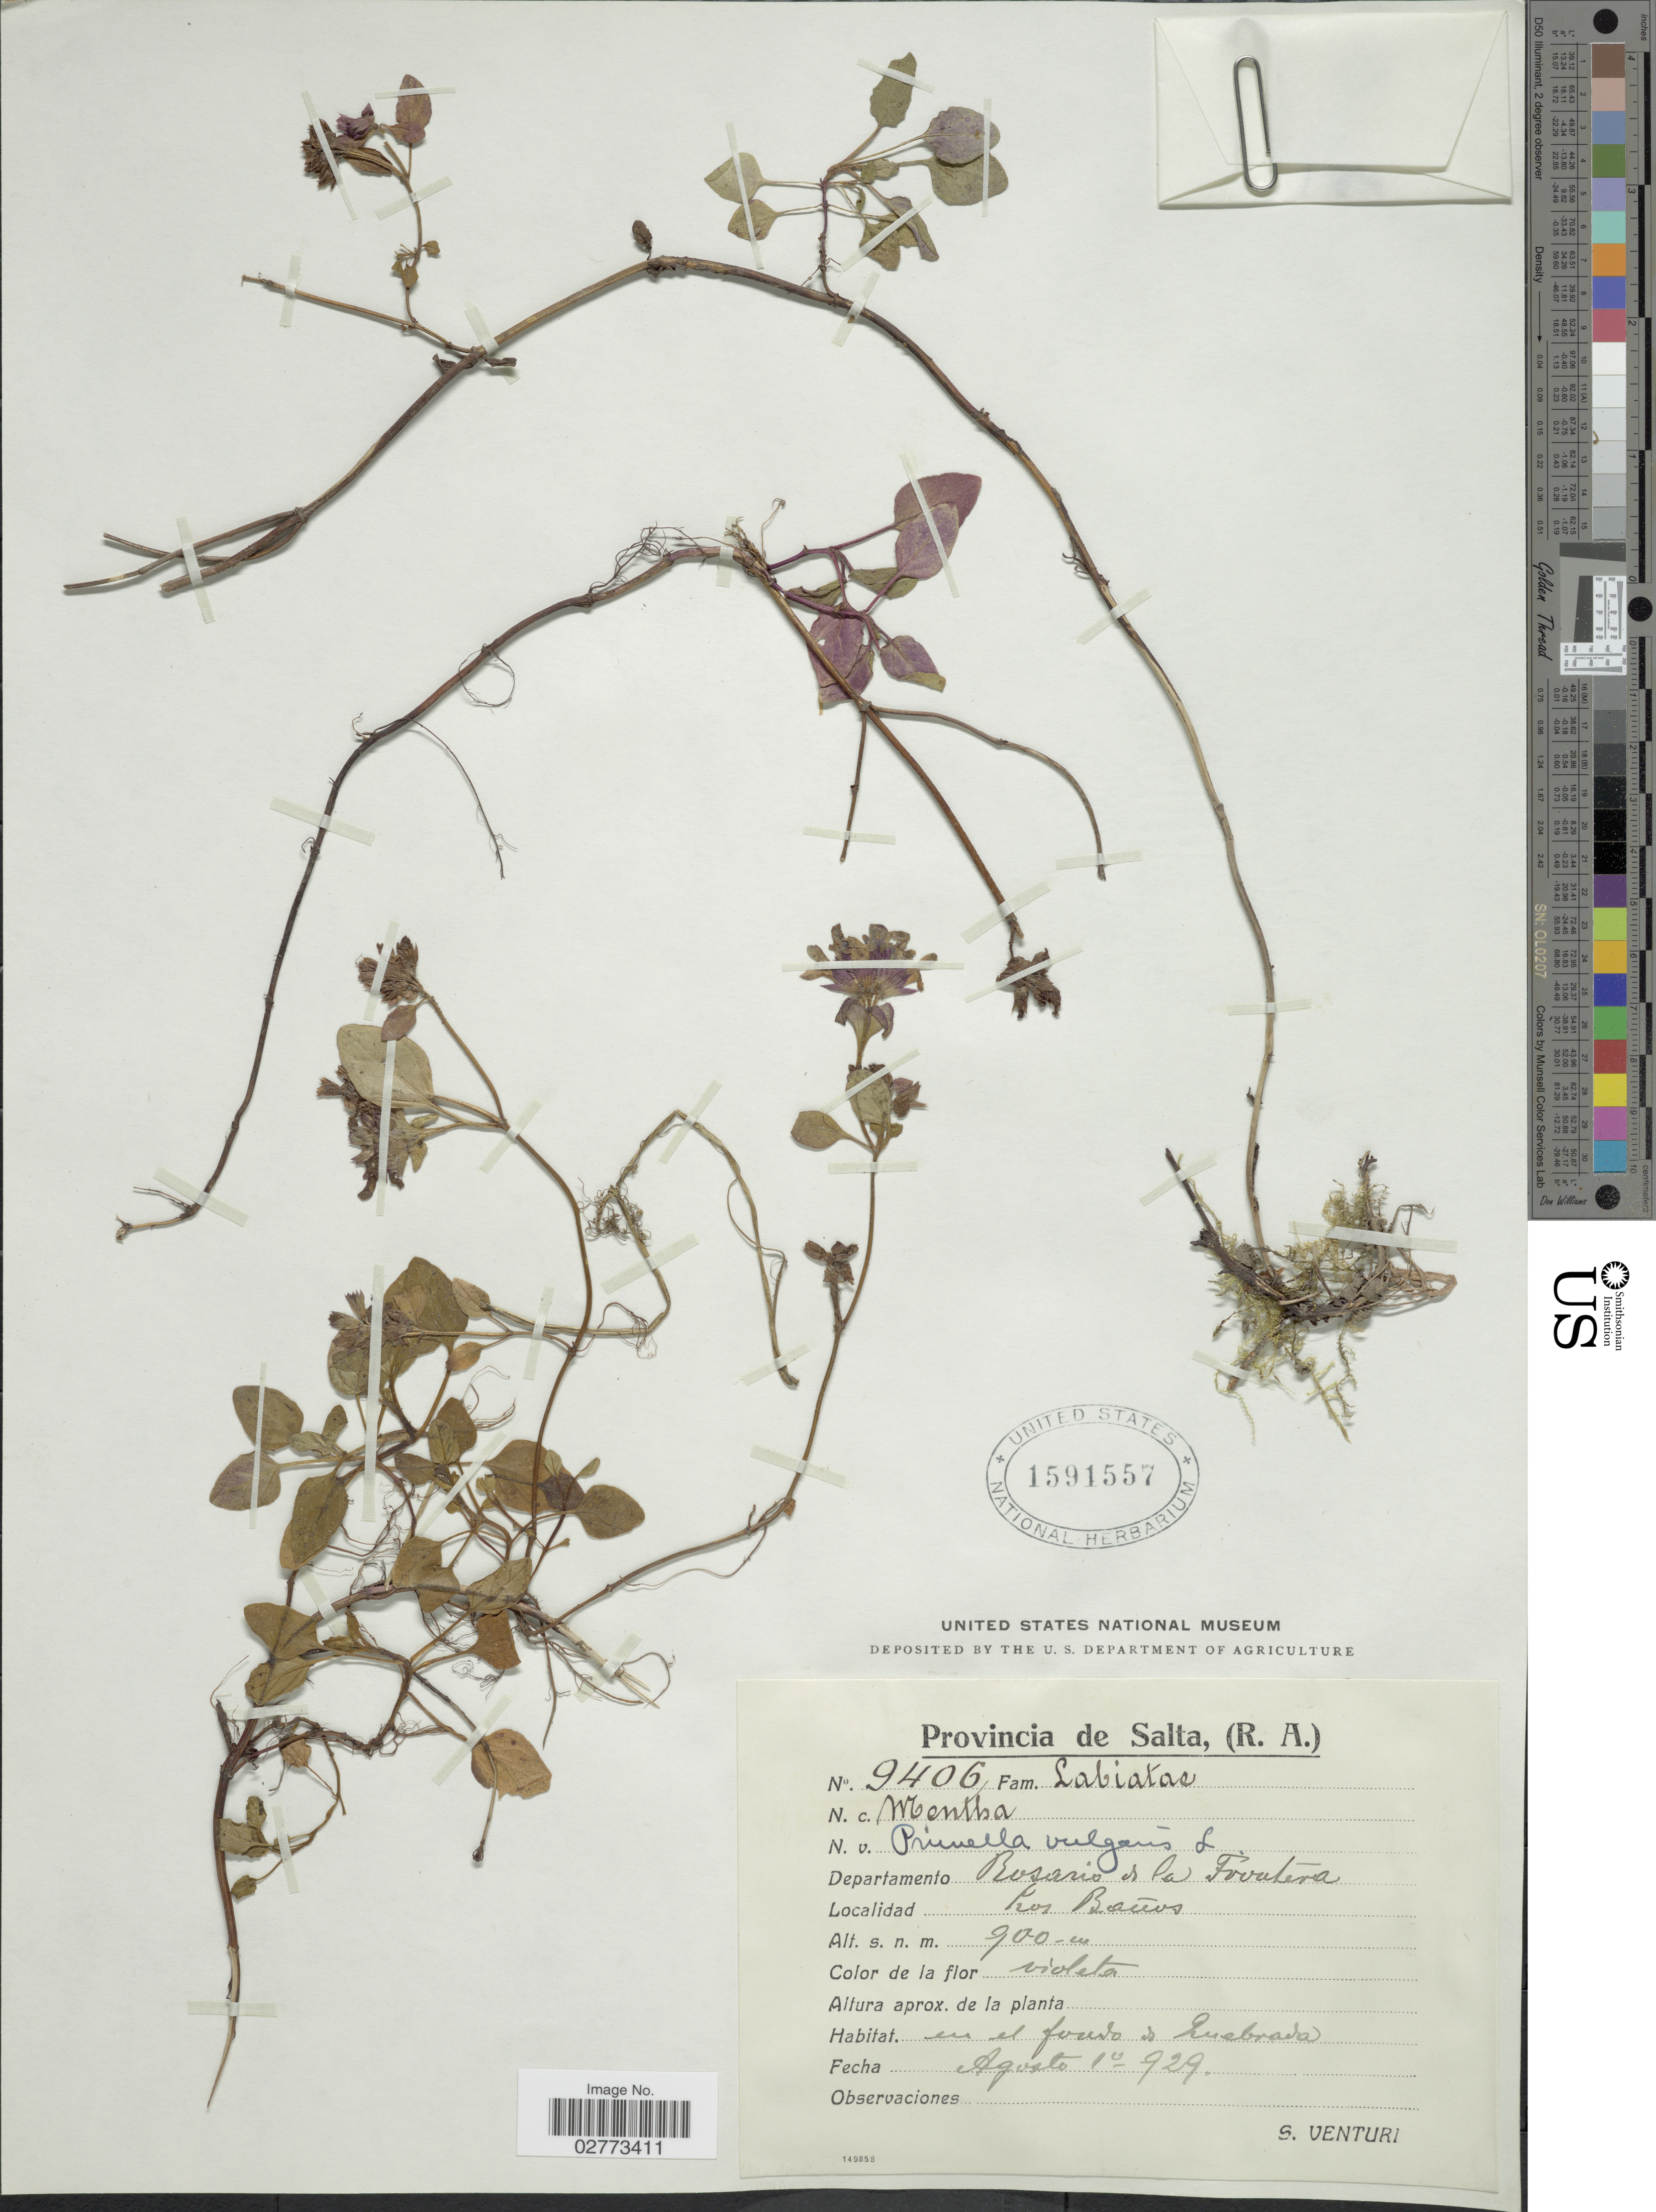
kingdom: Plantae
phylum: Tracheophyta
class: Magnoliopsida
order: Lamiales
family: Lamiaceae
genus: Prunella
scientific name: Prunella vulgaris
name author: L.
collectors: S. Venturi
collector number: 9406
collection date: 1929-08-01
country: Argentina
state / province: Salta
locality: Departamento Rosario de la Frontera, Los Baños.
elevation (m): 900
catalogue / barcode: US 1591557